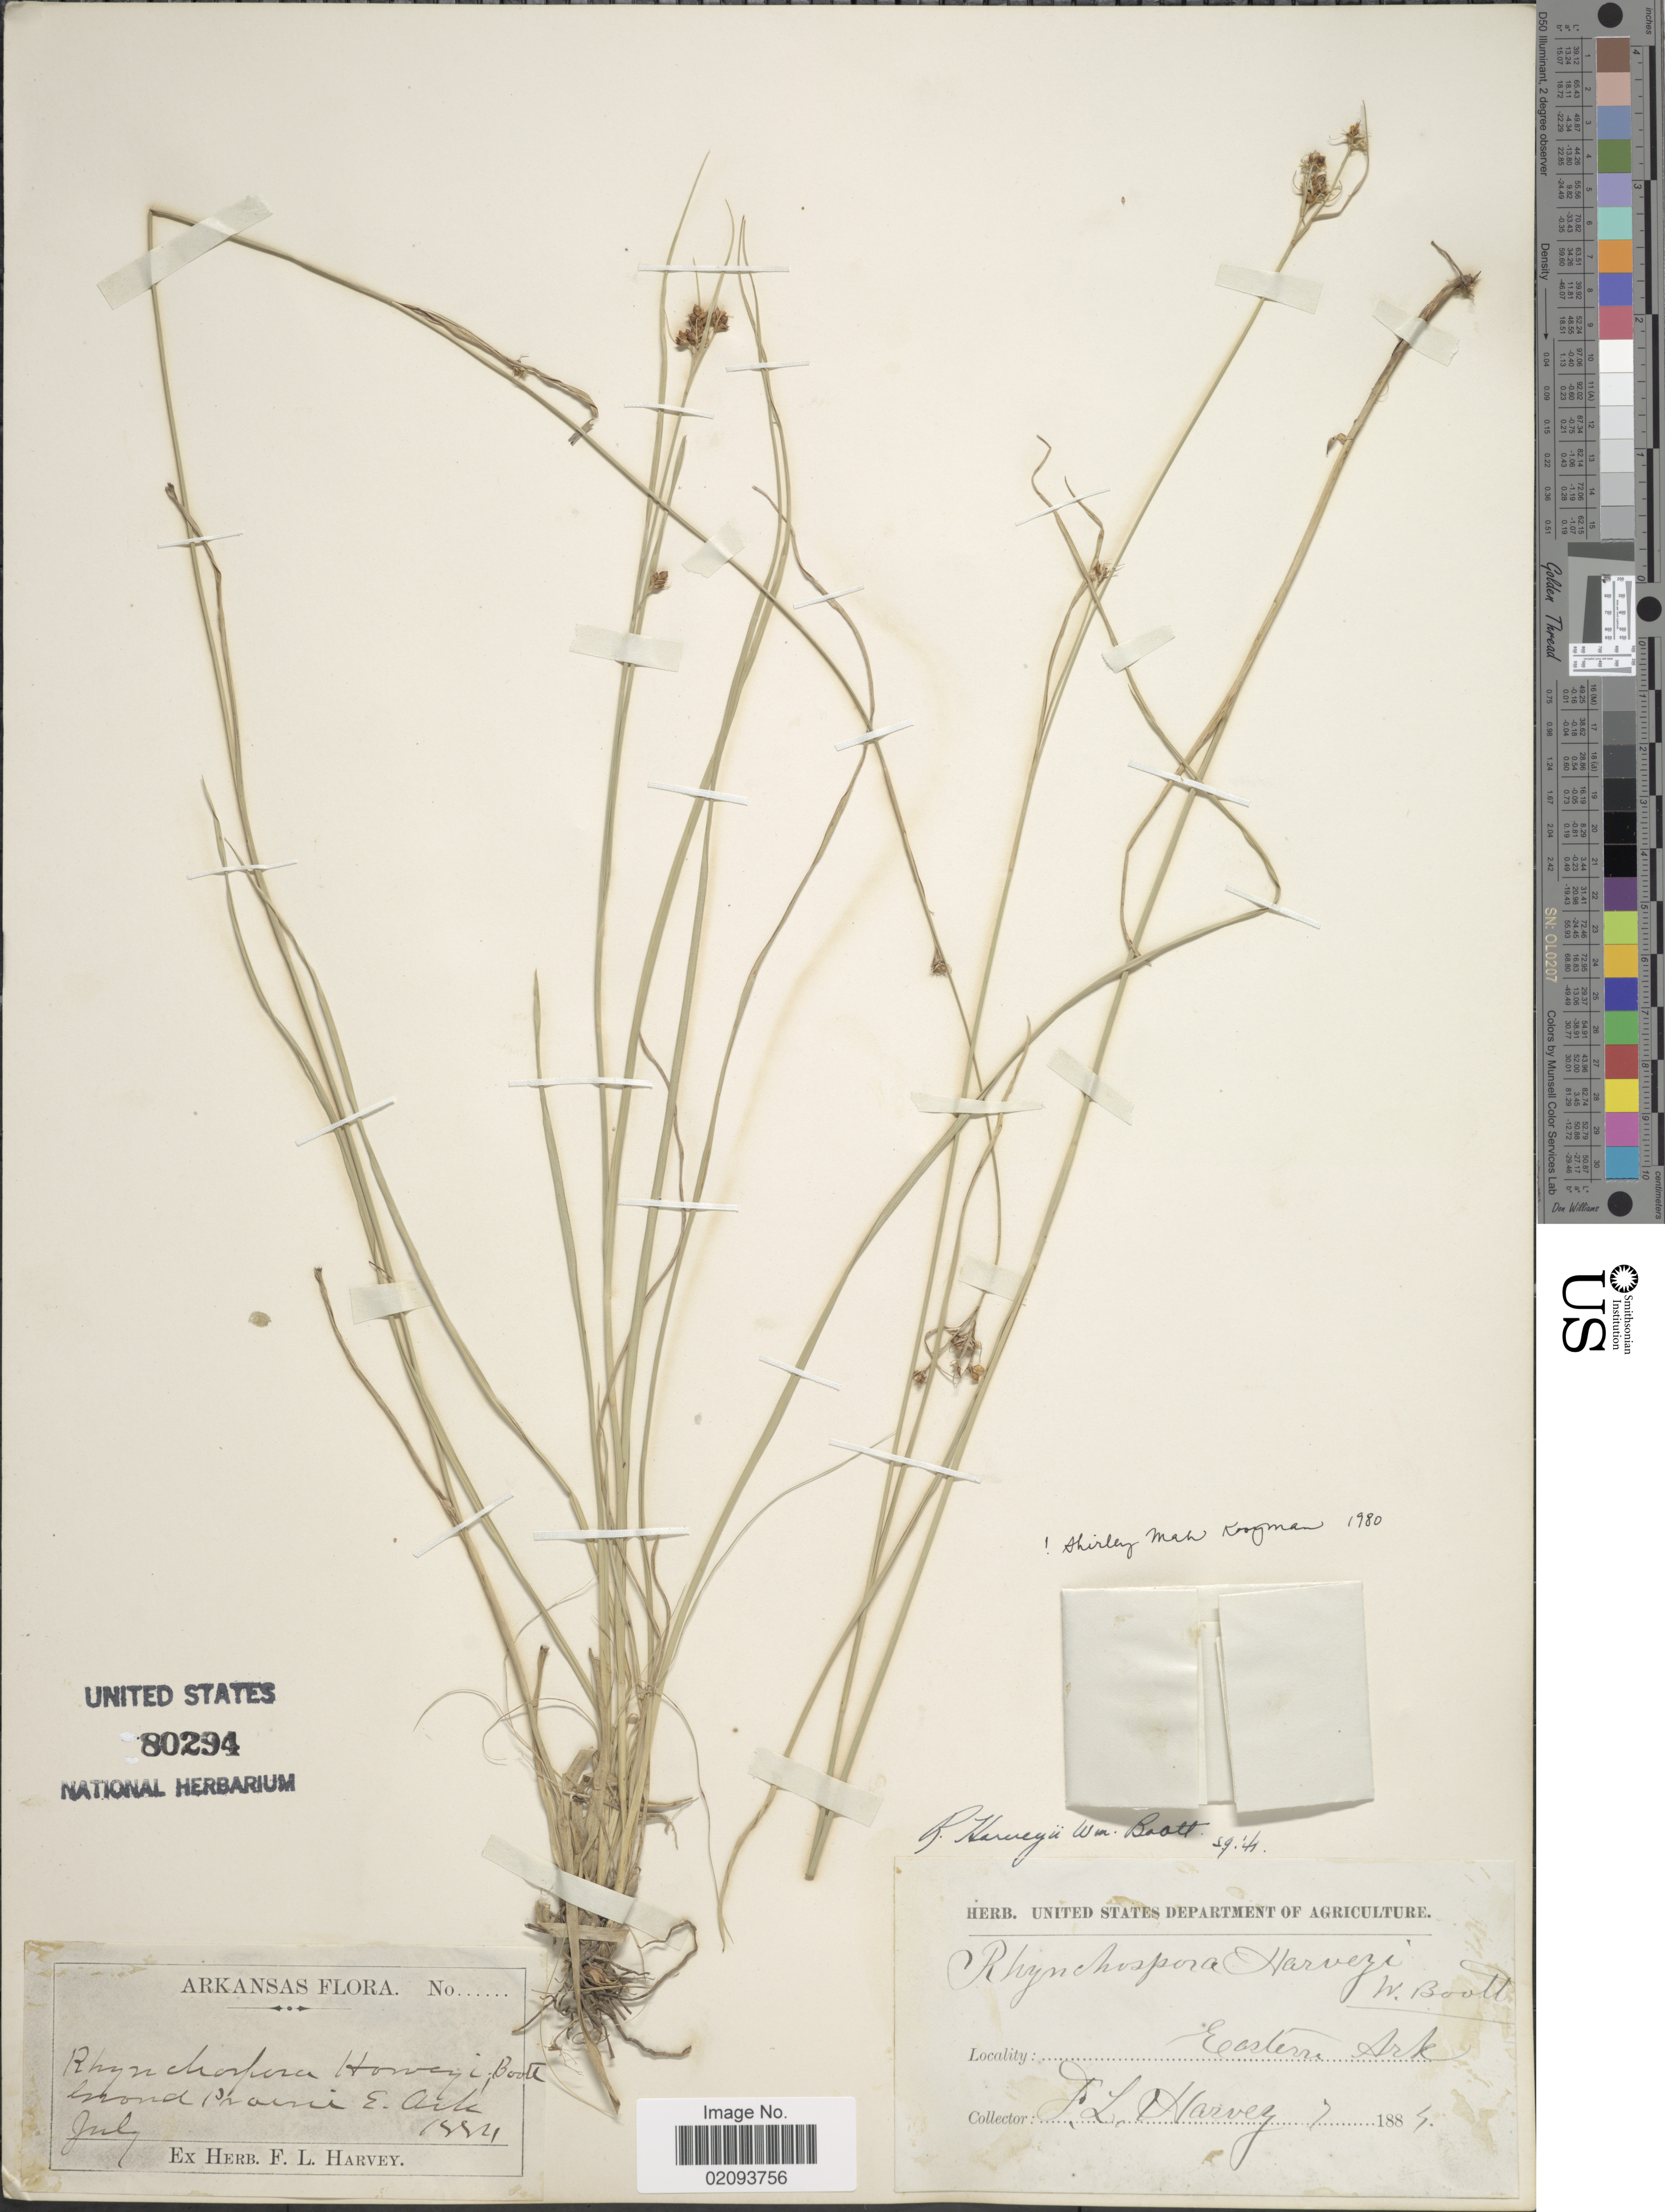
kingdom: Plantae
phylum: Tracheophyta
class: Liliopsida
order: Poales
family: Cyperaceae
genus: Rhynchospora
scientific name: Rhynchospora harveyi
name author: W. Boott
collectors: F. L. Harvey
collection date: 1884-07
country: United States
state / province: Arkansas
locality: Grand Prairie, E. Ark.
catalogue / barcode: US 80294